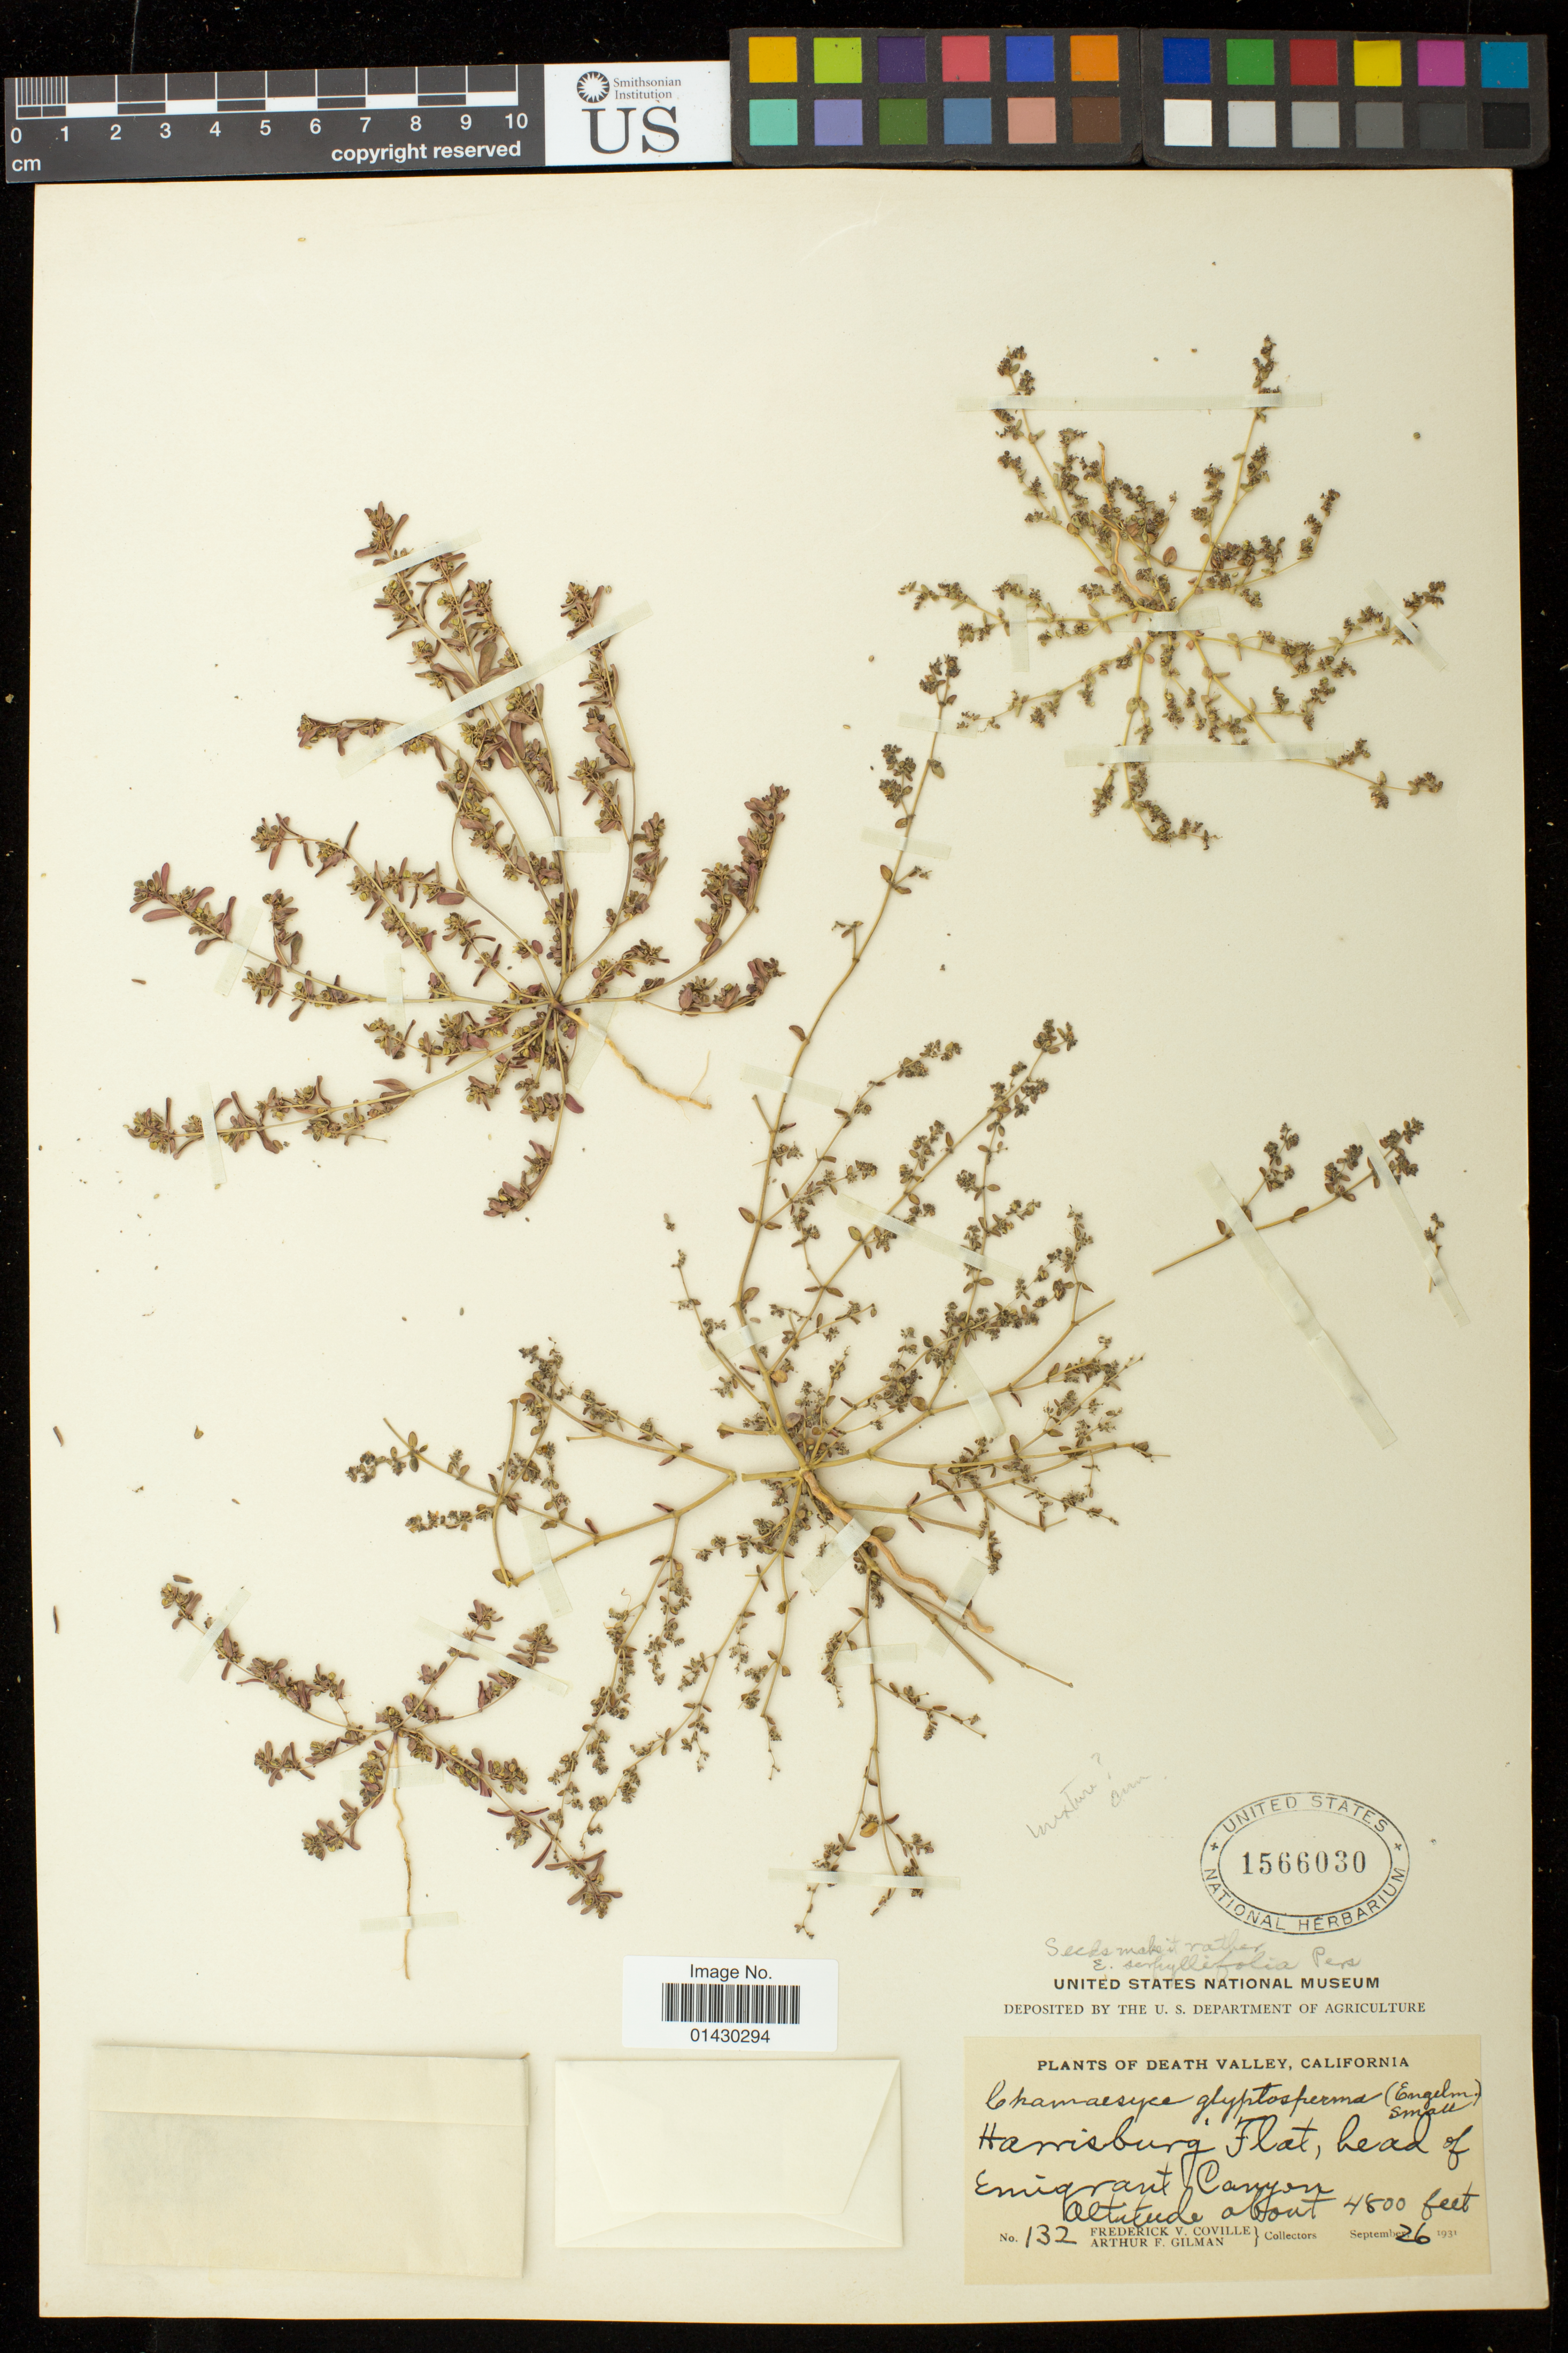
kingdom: Plantae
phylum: Tracheophyta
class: Magnoliopsida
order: Malpighiales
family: Euphorbiaceae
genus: Euphorbia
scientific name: Euphorbia serpillifolia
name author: Pers.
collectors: F. V. Coville & A. Gilman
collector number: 132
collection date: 1931-09-26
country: United States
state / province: California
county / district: Inyo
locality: Death Valley; Harrisburg Flat, head of Emigrant Canyon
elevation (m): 1463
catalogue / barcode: US 1566030